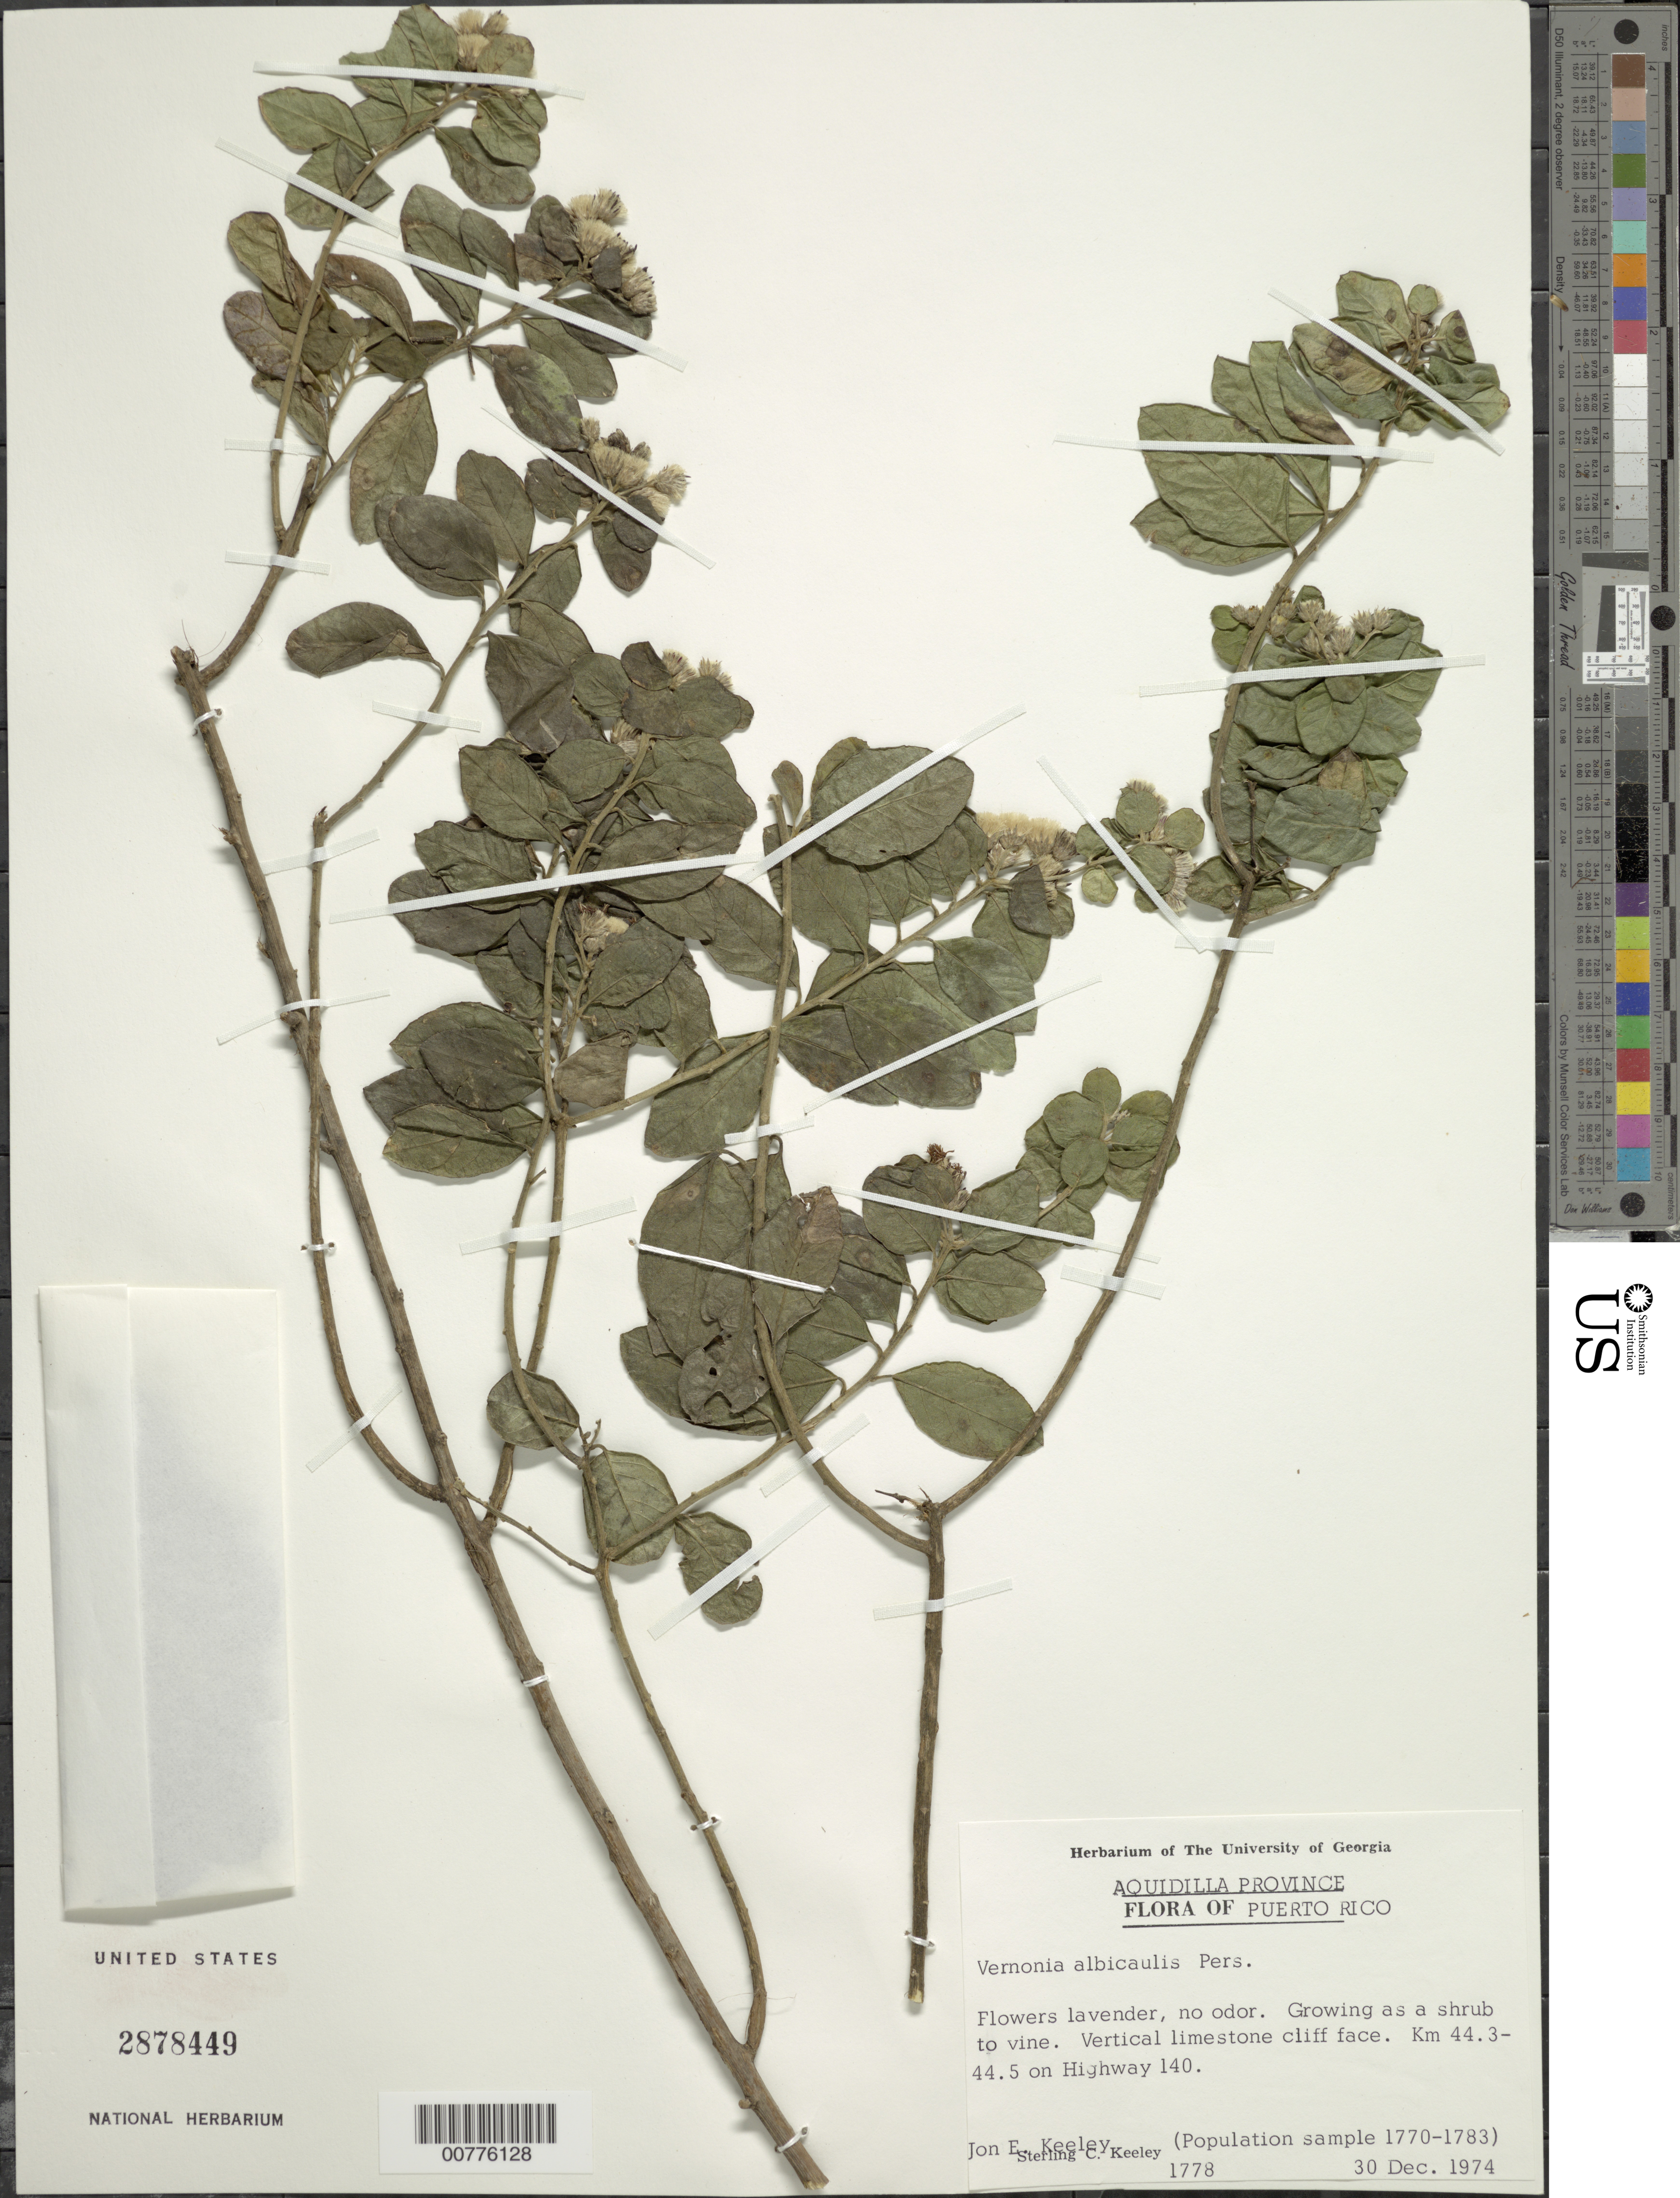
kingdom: Plantae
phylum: Tracheophyta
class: Magnoliopsida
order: Asterales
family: Asteraceae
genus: Lepidaploa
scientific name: Lepidaploa glabra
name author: (Willd.) H. Rob.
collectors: J. E. Keeley & S. C. Keeley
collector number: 1778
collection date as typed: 30 Dec 1974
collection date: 1974-12-30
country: Puerto Rico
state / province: Aguadilla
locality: Km 44.3-44.5 on Highway 140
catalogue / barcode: US 2878449